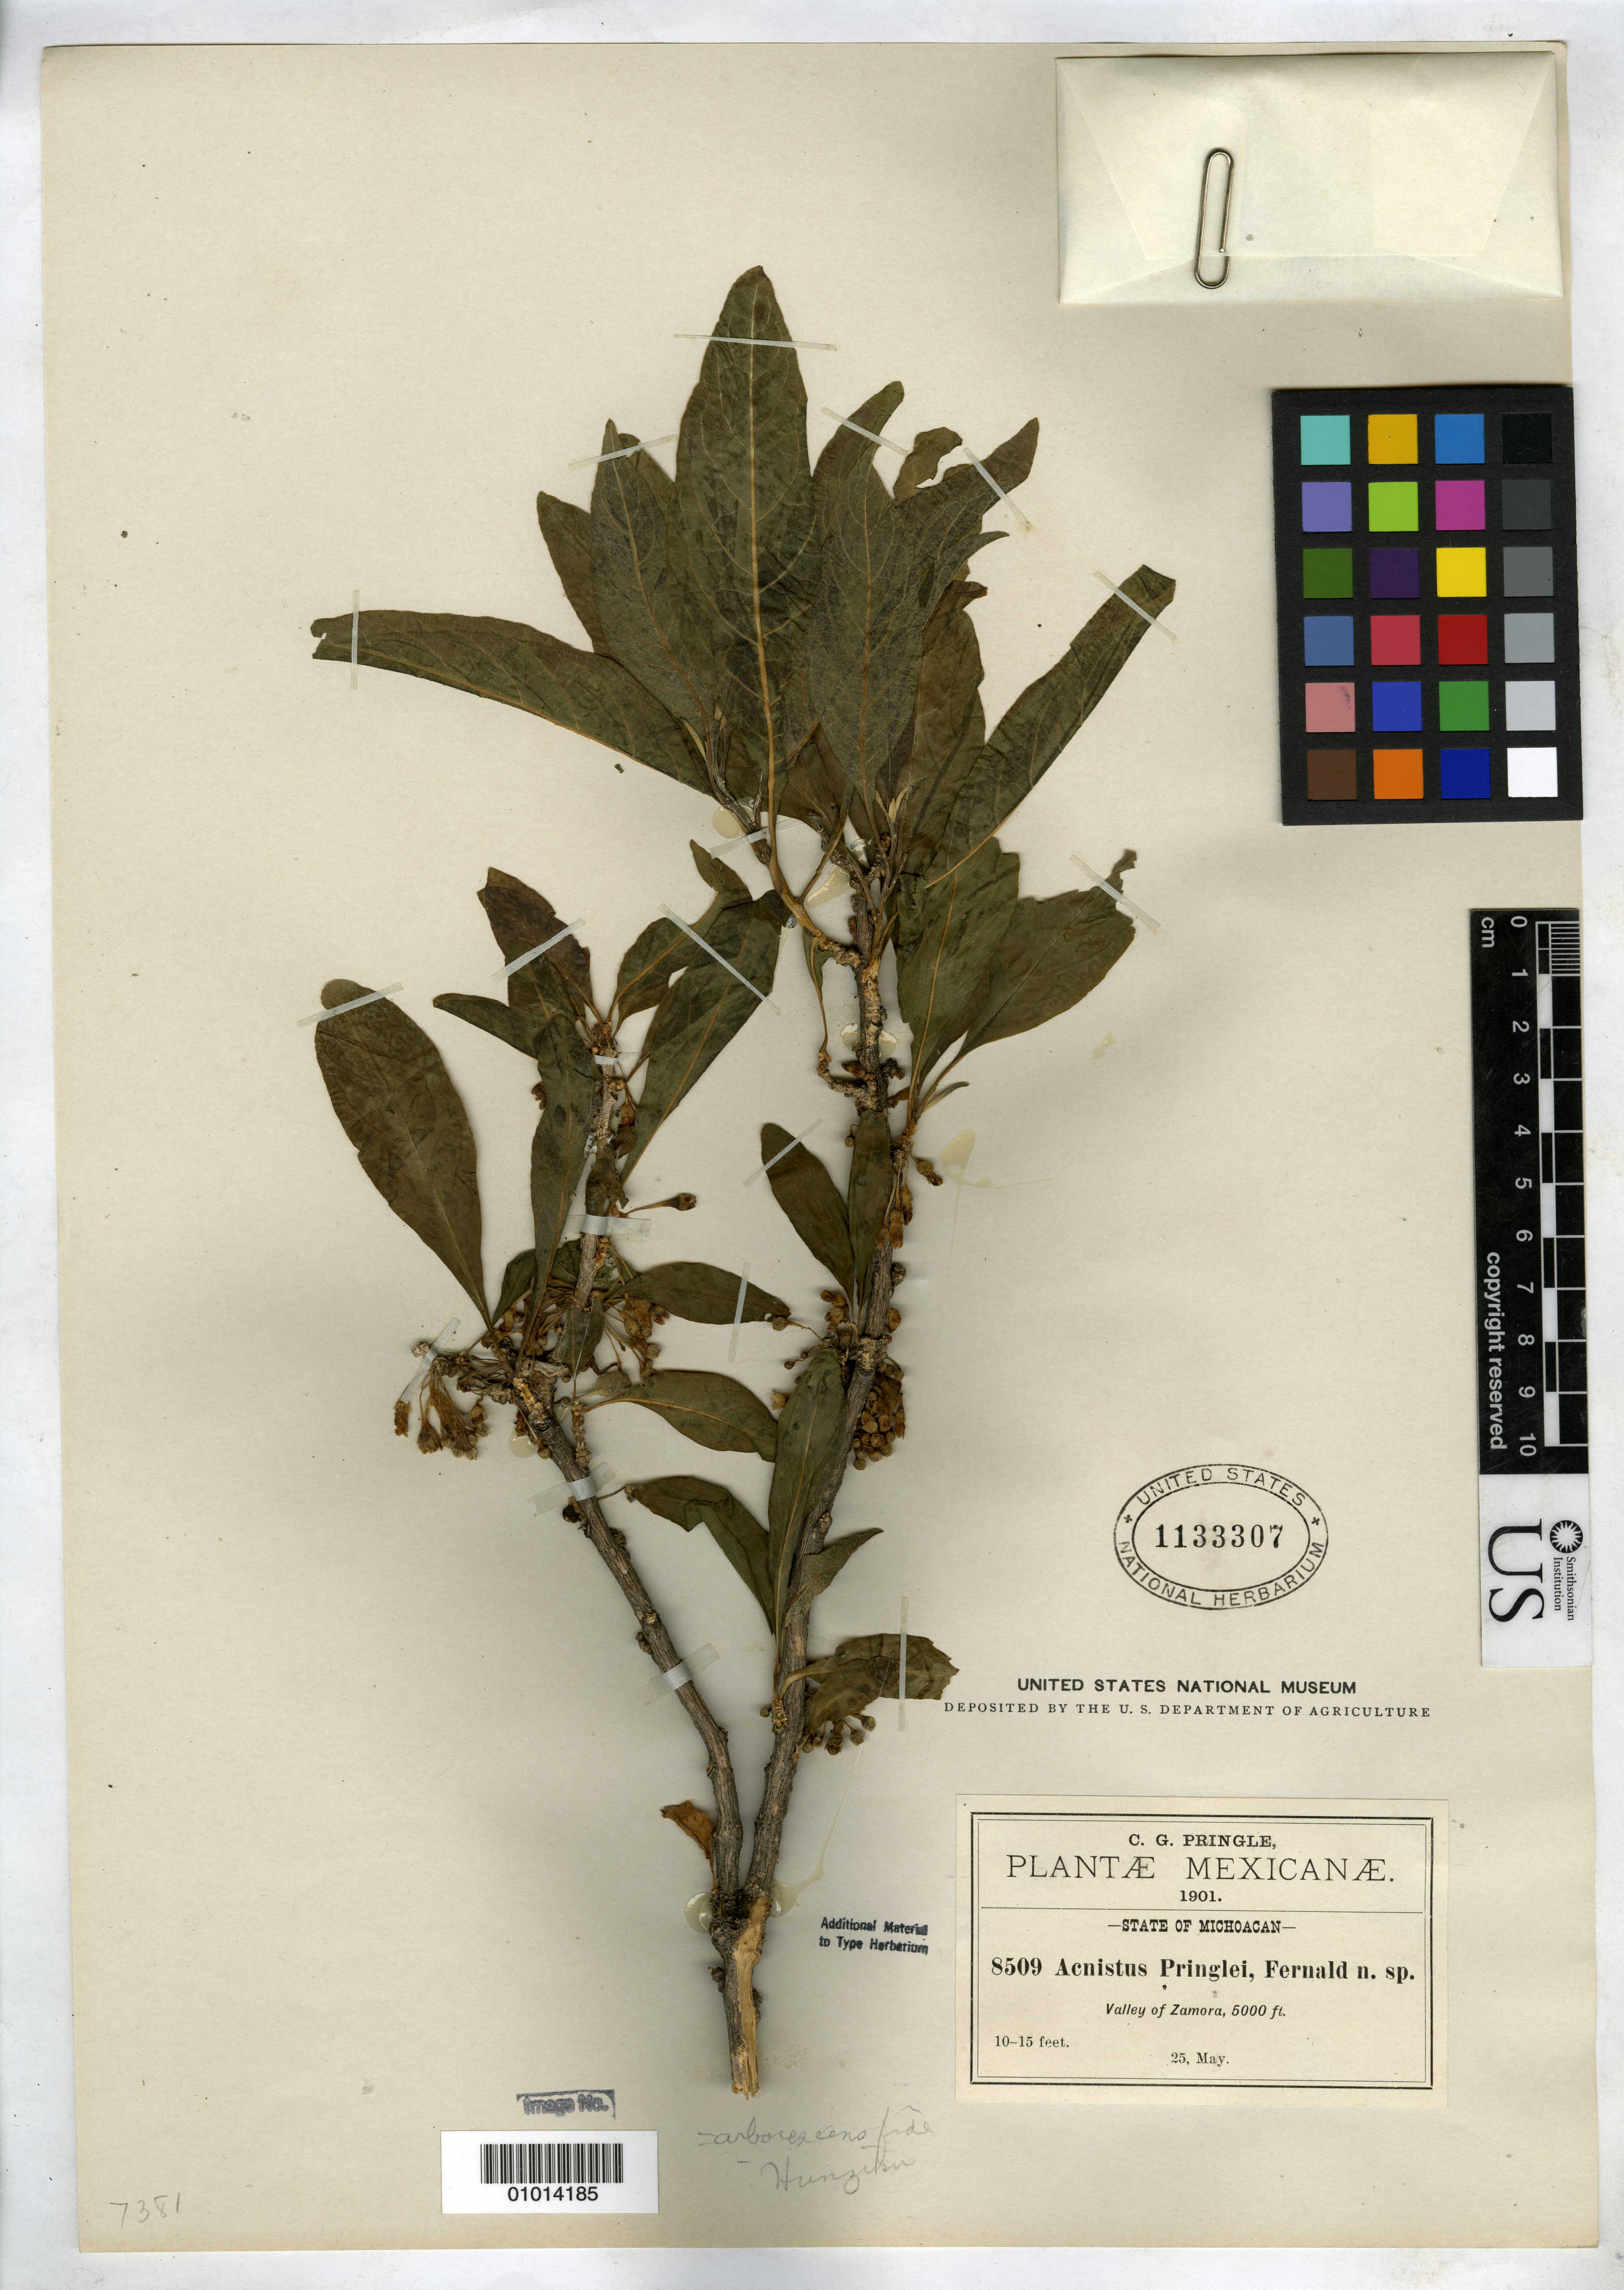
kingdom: Plantae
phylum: Tracheophyta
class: Magnoliopsida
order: Solanales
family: Solanaceae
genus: Acnistus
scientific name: Acnistus pringlei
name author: Fernald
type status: Isosyntype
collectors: C. G. Pringle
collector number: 8509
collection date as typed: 25 May 1901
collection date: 1901-05-25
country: Mexico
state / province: Michoacán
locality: Valley of Zamora.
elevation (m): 1524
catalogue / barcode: US 1133307